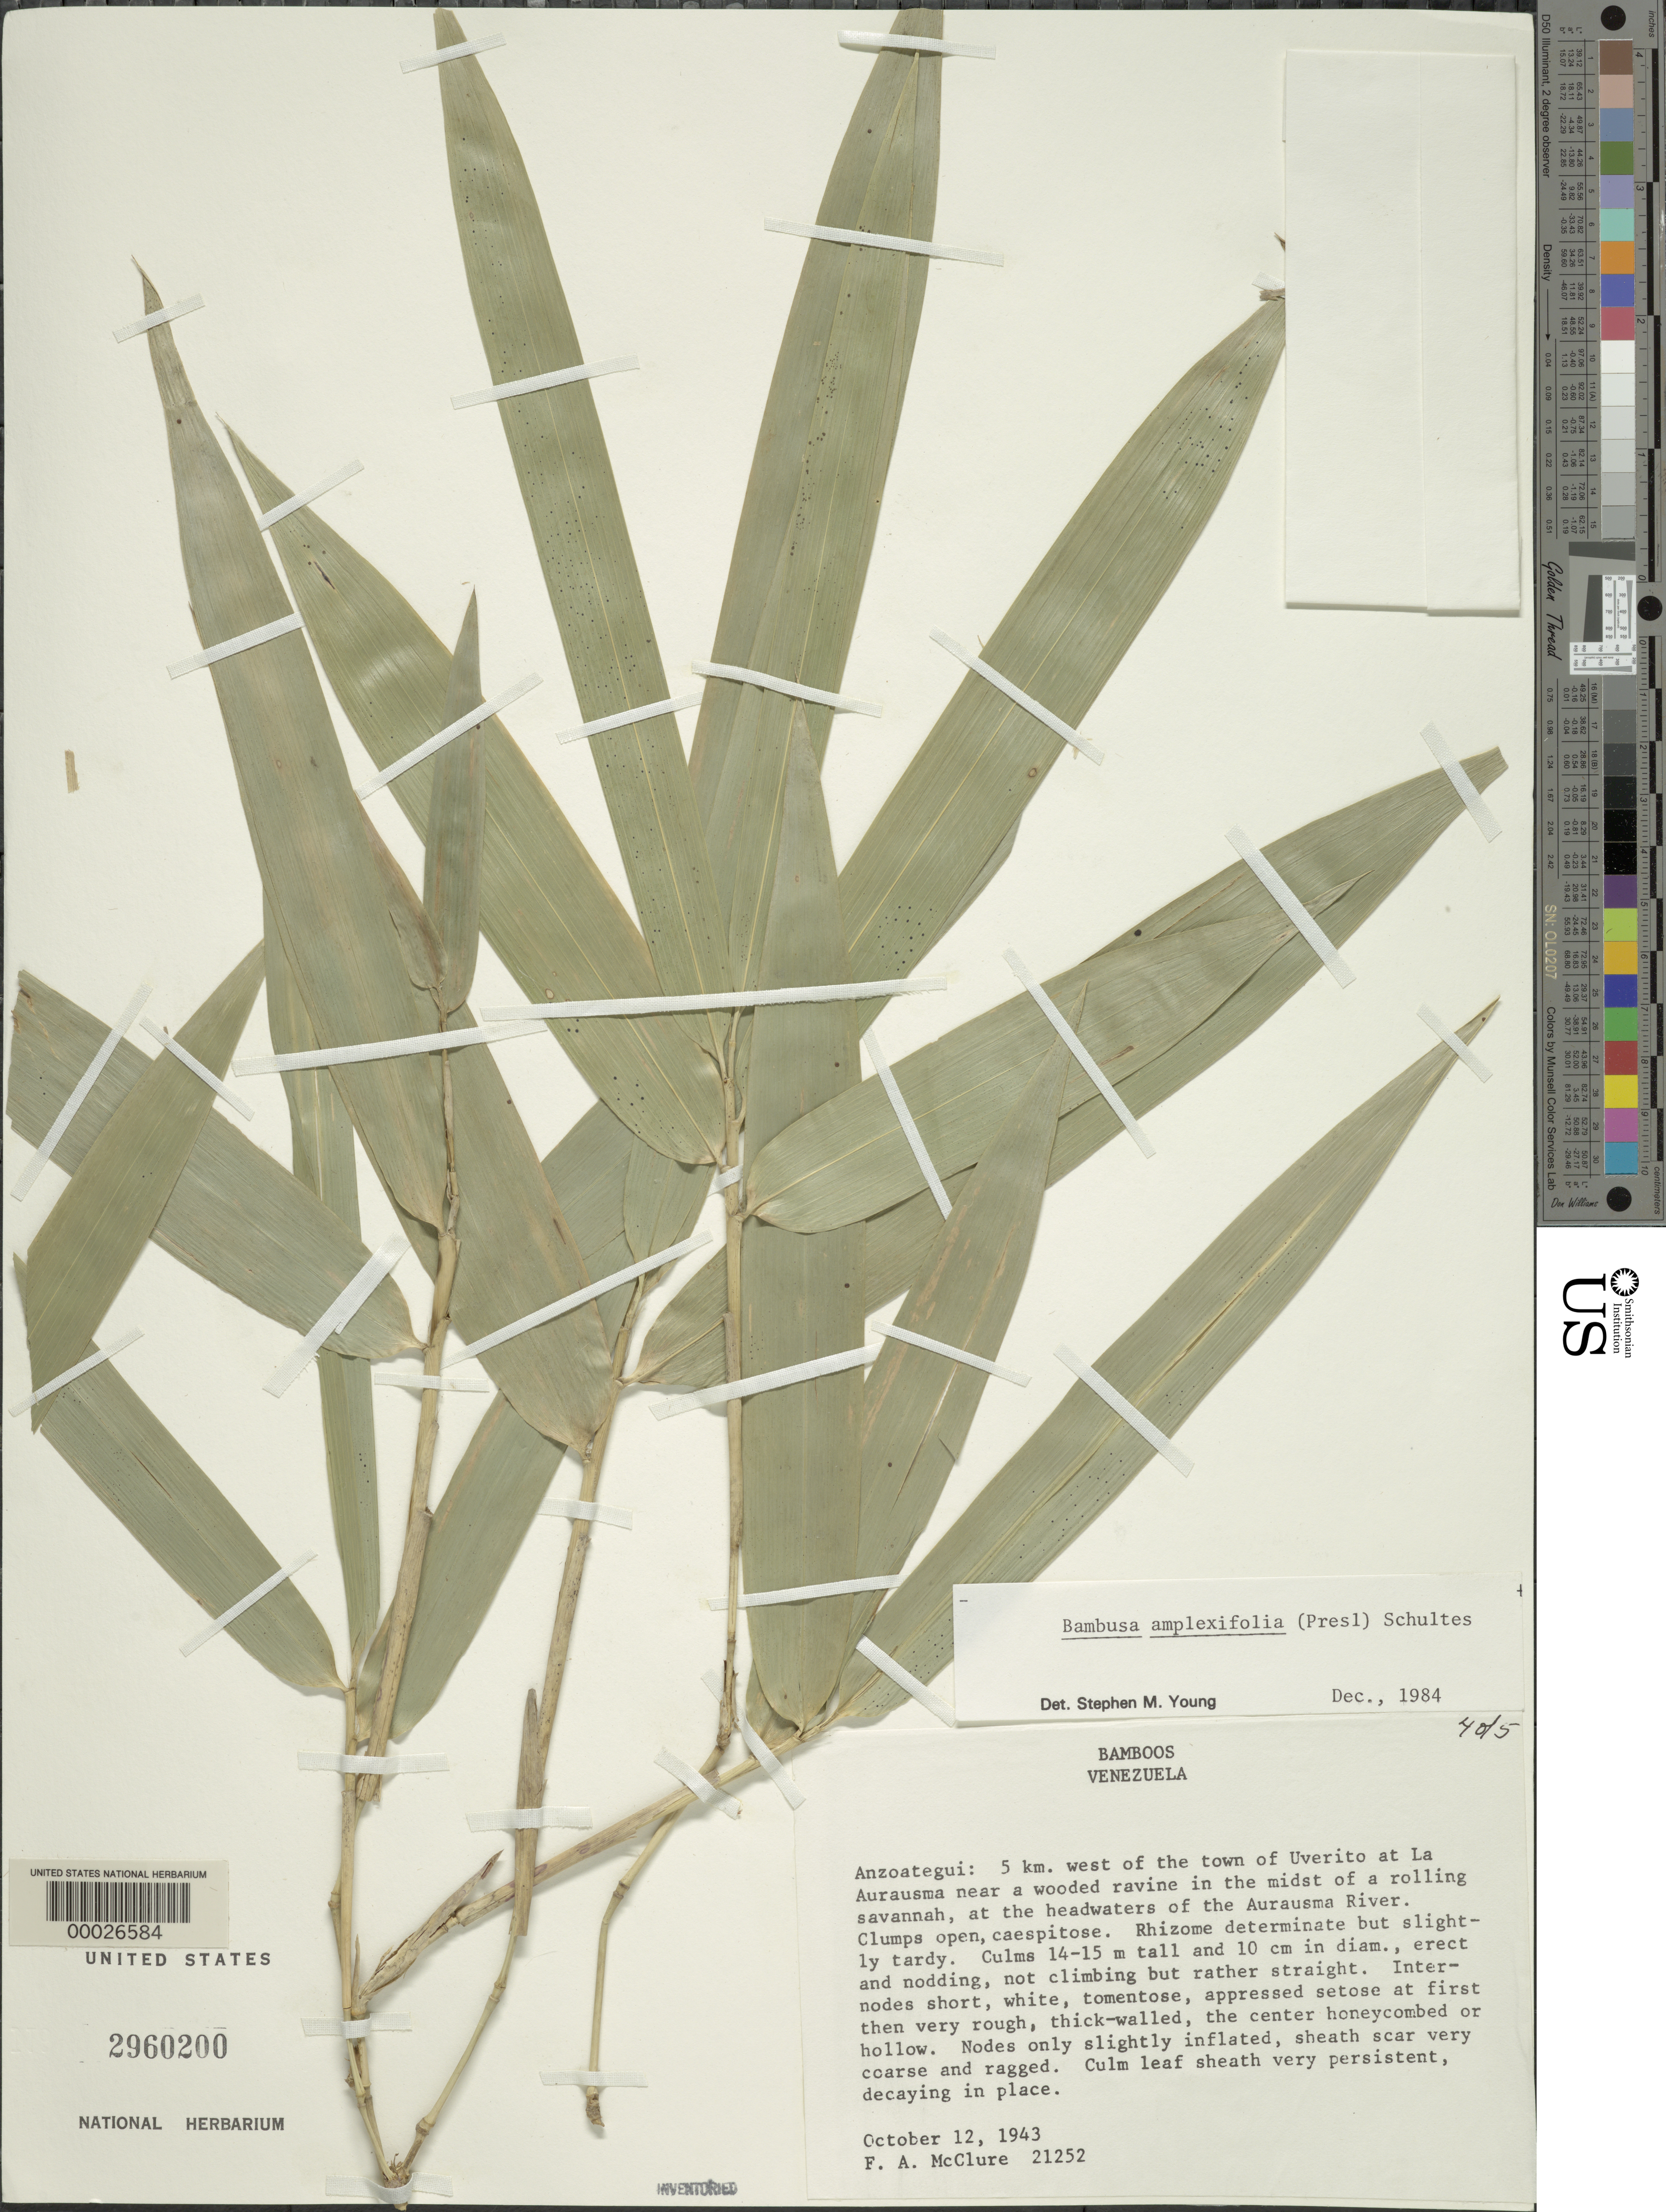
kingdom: Plantae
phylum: Tracheophyta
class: Liliopsida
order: Poales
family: Poaceae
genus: Guadua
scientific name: Guadua amplexifolia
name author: J. Presl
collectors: F. A. McClure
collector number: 21252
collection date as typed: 12 Oct 1943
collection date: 1943-10-12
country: Venezuela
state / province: Anzoategui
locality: Uverito, la aurausma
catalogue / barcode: US 2960200